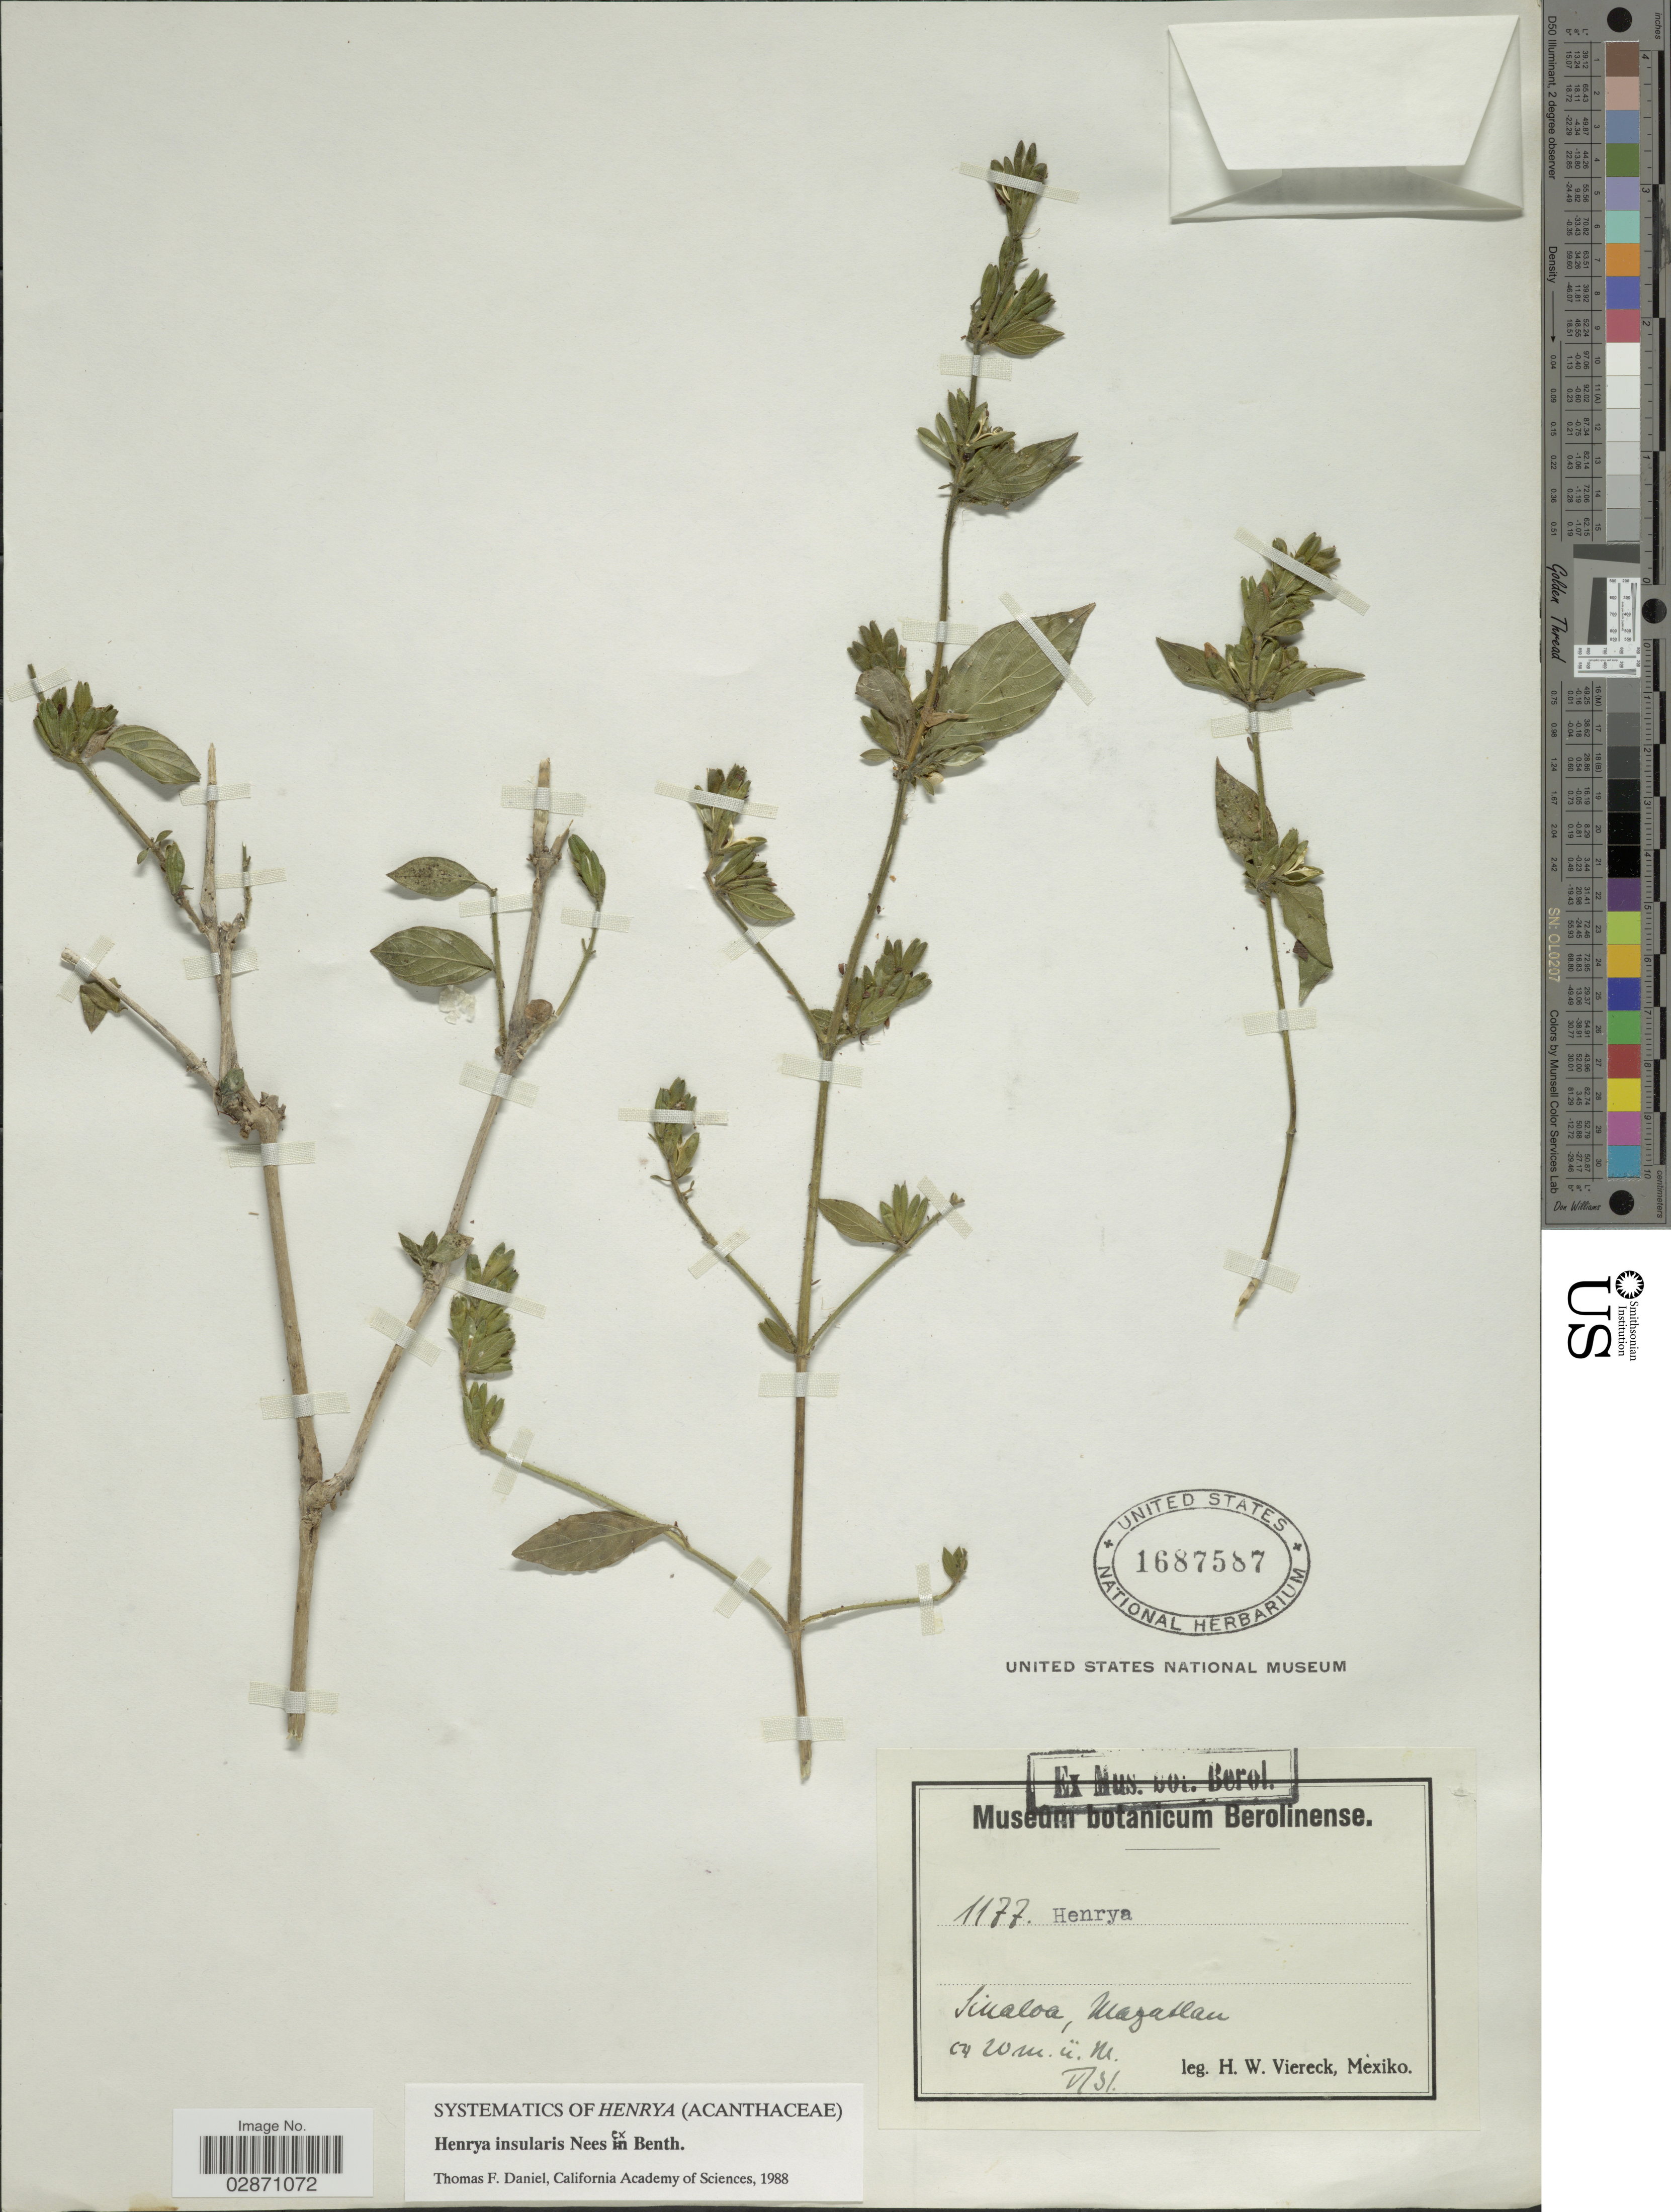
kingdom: Plantae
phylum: Tracheophyta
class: Magnoliopsida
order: Lamiales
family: Acanthaceae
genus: Henrya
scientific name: Henrya insularis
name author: Nees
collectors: H. W. Viereck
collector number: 1177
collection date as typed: Transcribed d/m/y: /5/31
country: Mexico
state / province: Sinaloa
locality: Mazatlan.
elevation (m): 20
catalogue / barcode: US 1687587